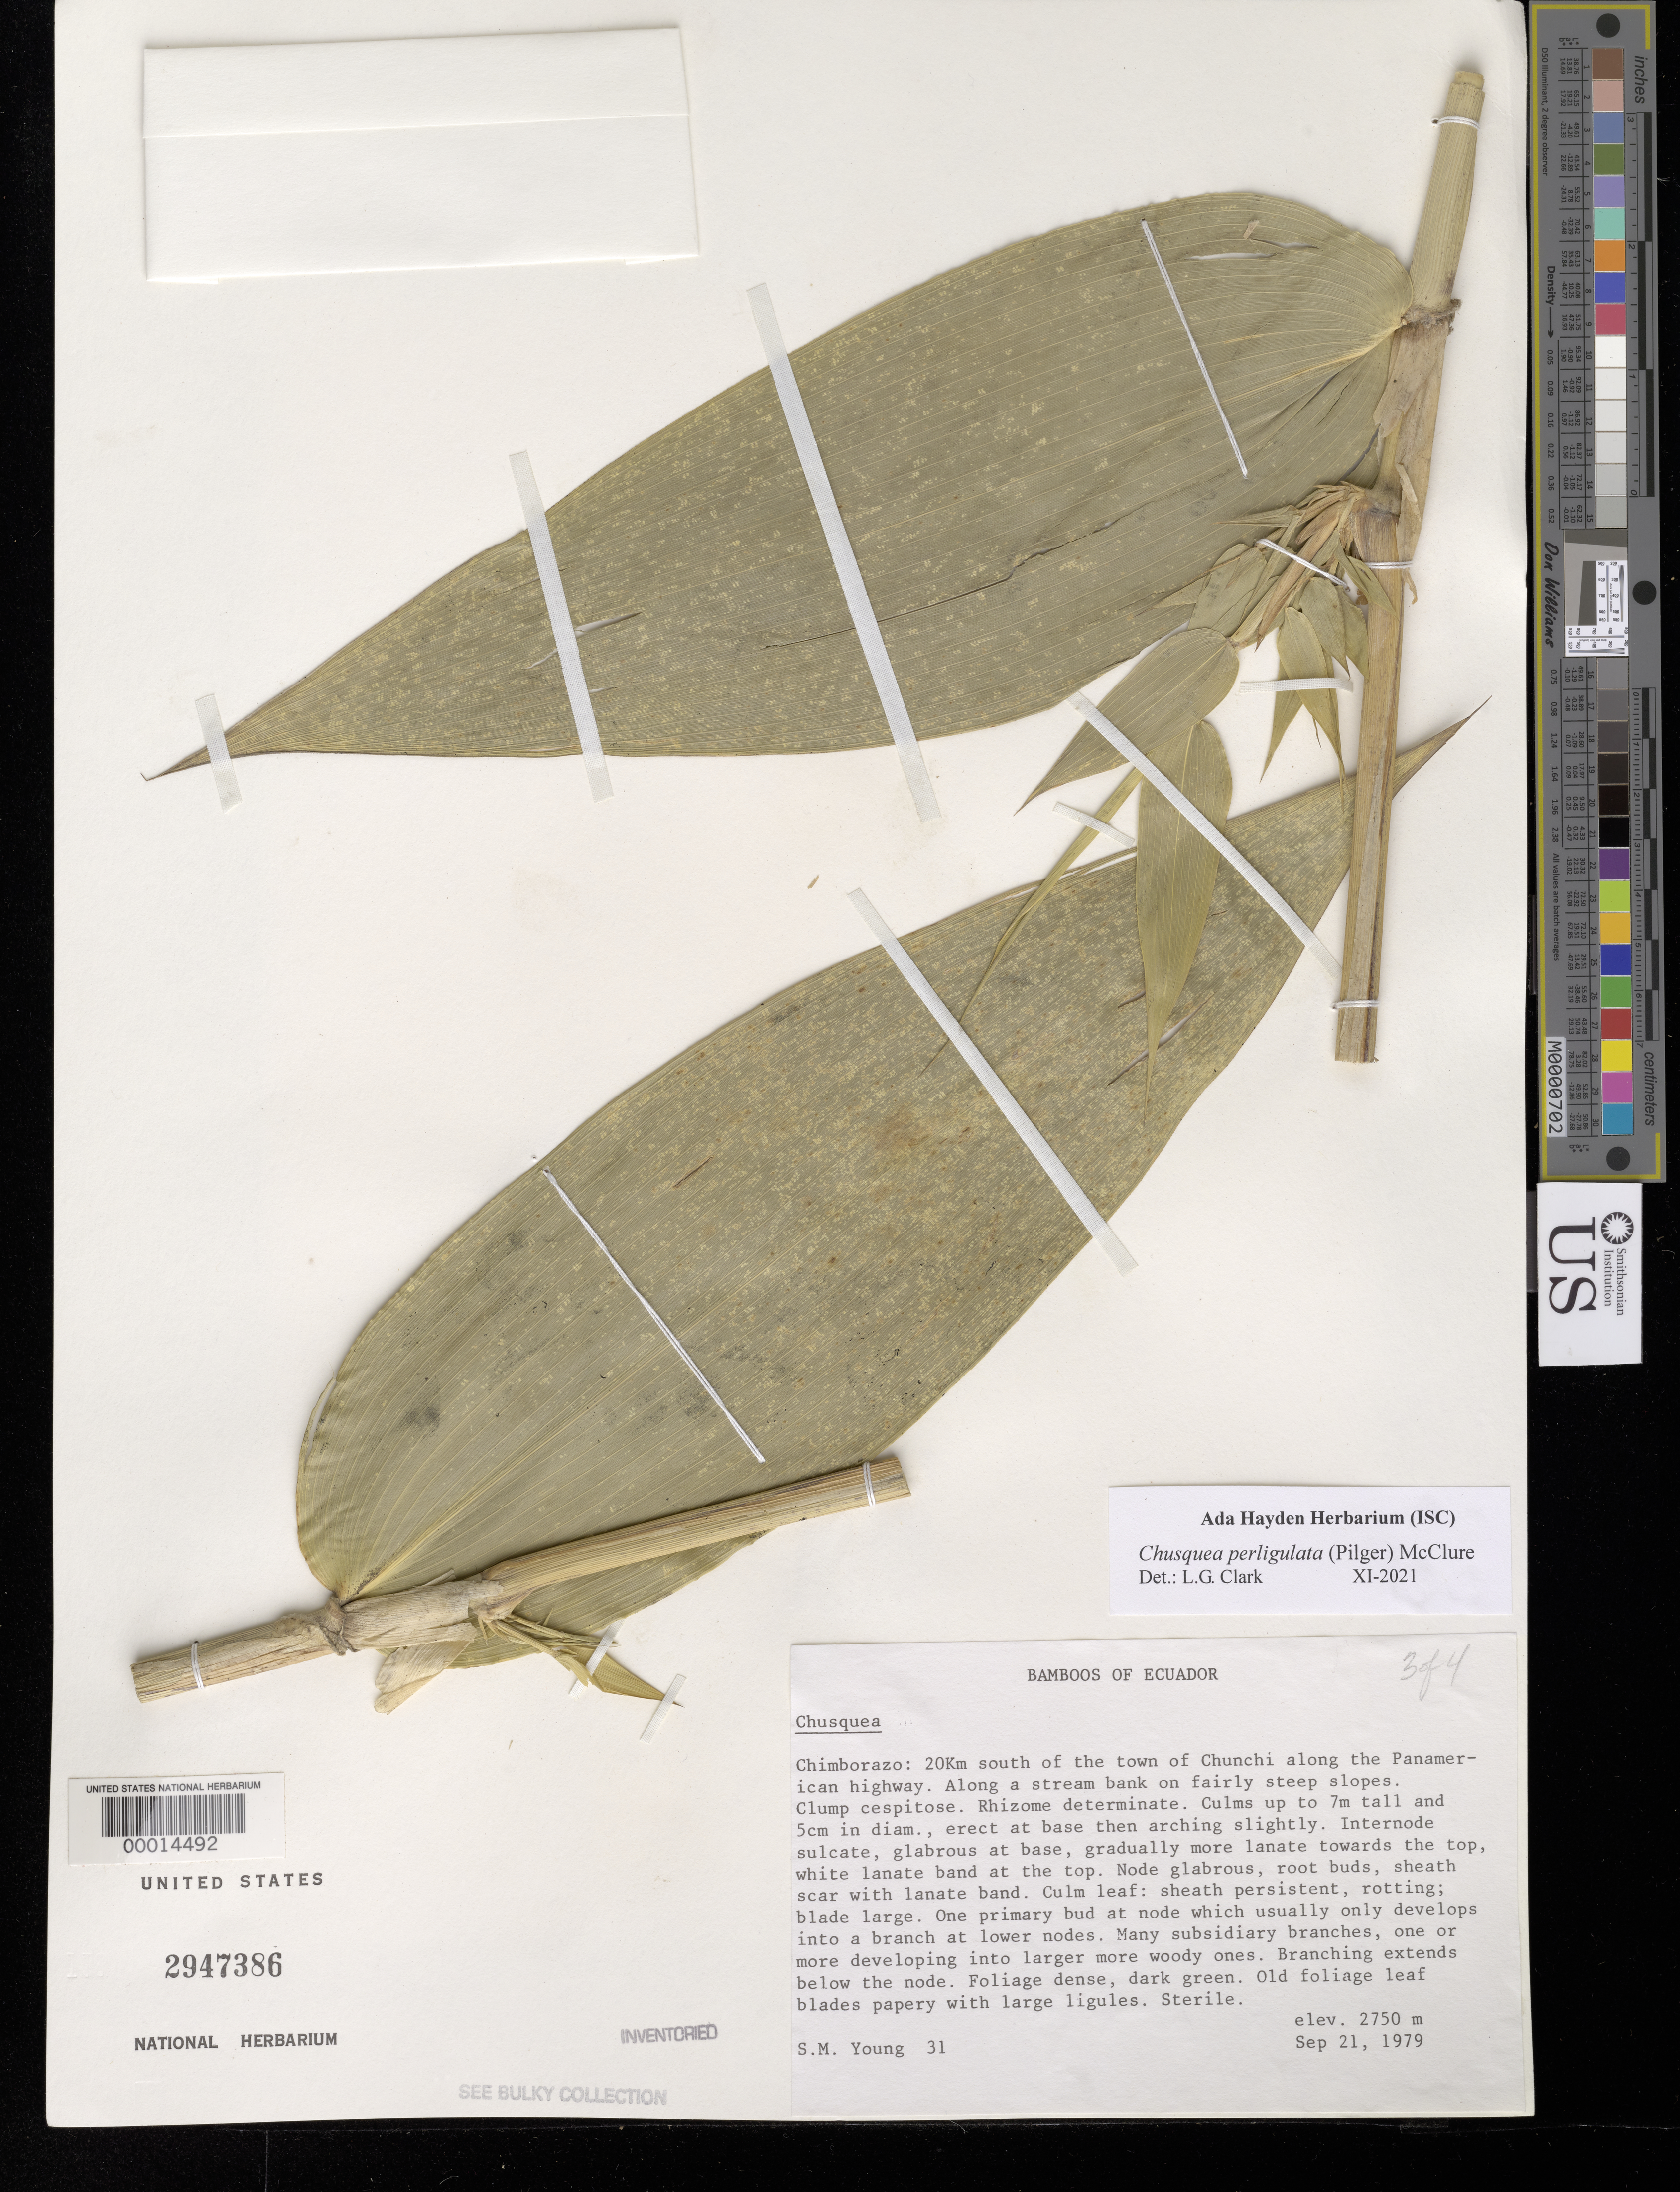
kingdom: Plantae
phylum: Tracheophyta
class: Liliopsida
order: Poales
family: Poaceae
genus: Chusquea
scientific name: Chusquea perligulata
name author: (Pilg.) McClure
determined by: Clark, Lynn G., (ISC), Iowa State University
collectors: S. Young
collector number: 31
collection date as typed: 21 Sep 1979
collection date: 1979-09-21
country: Ecuador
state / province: Chimborazo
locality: Chunchi, Pan American Hwy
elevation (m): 2750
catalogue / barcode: US 2947386